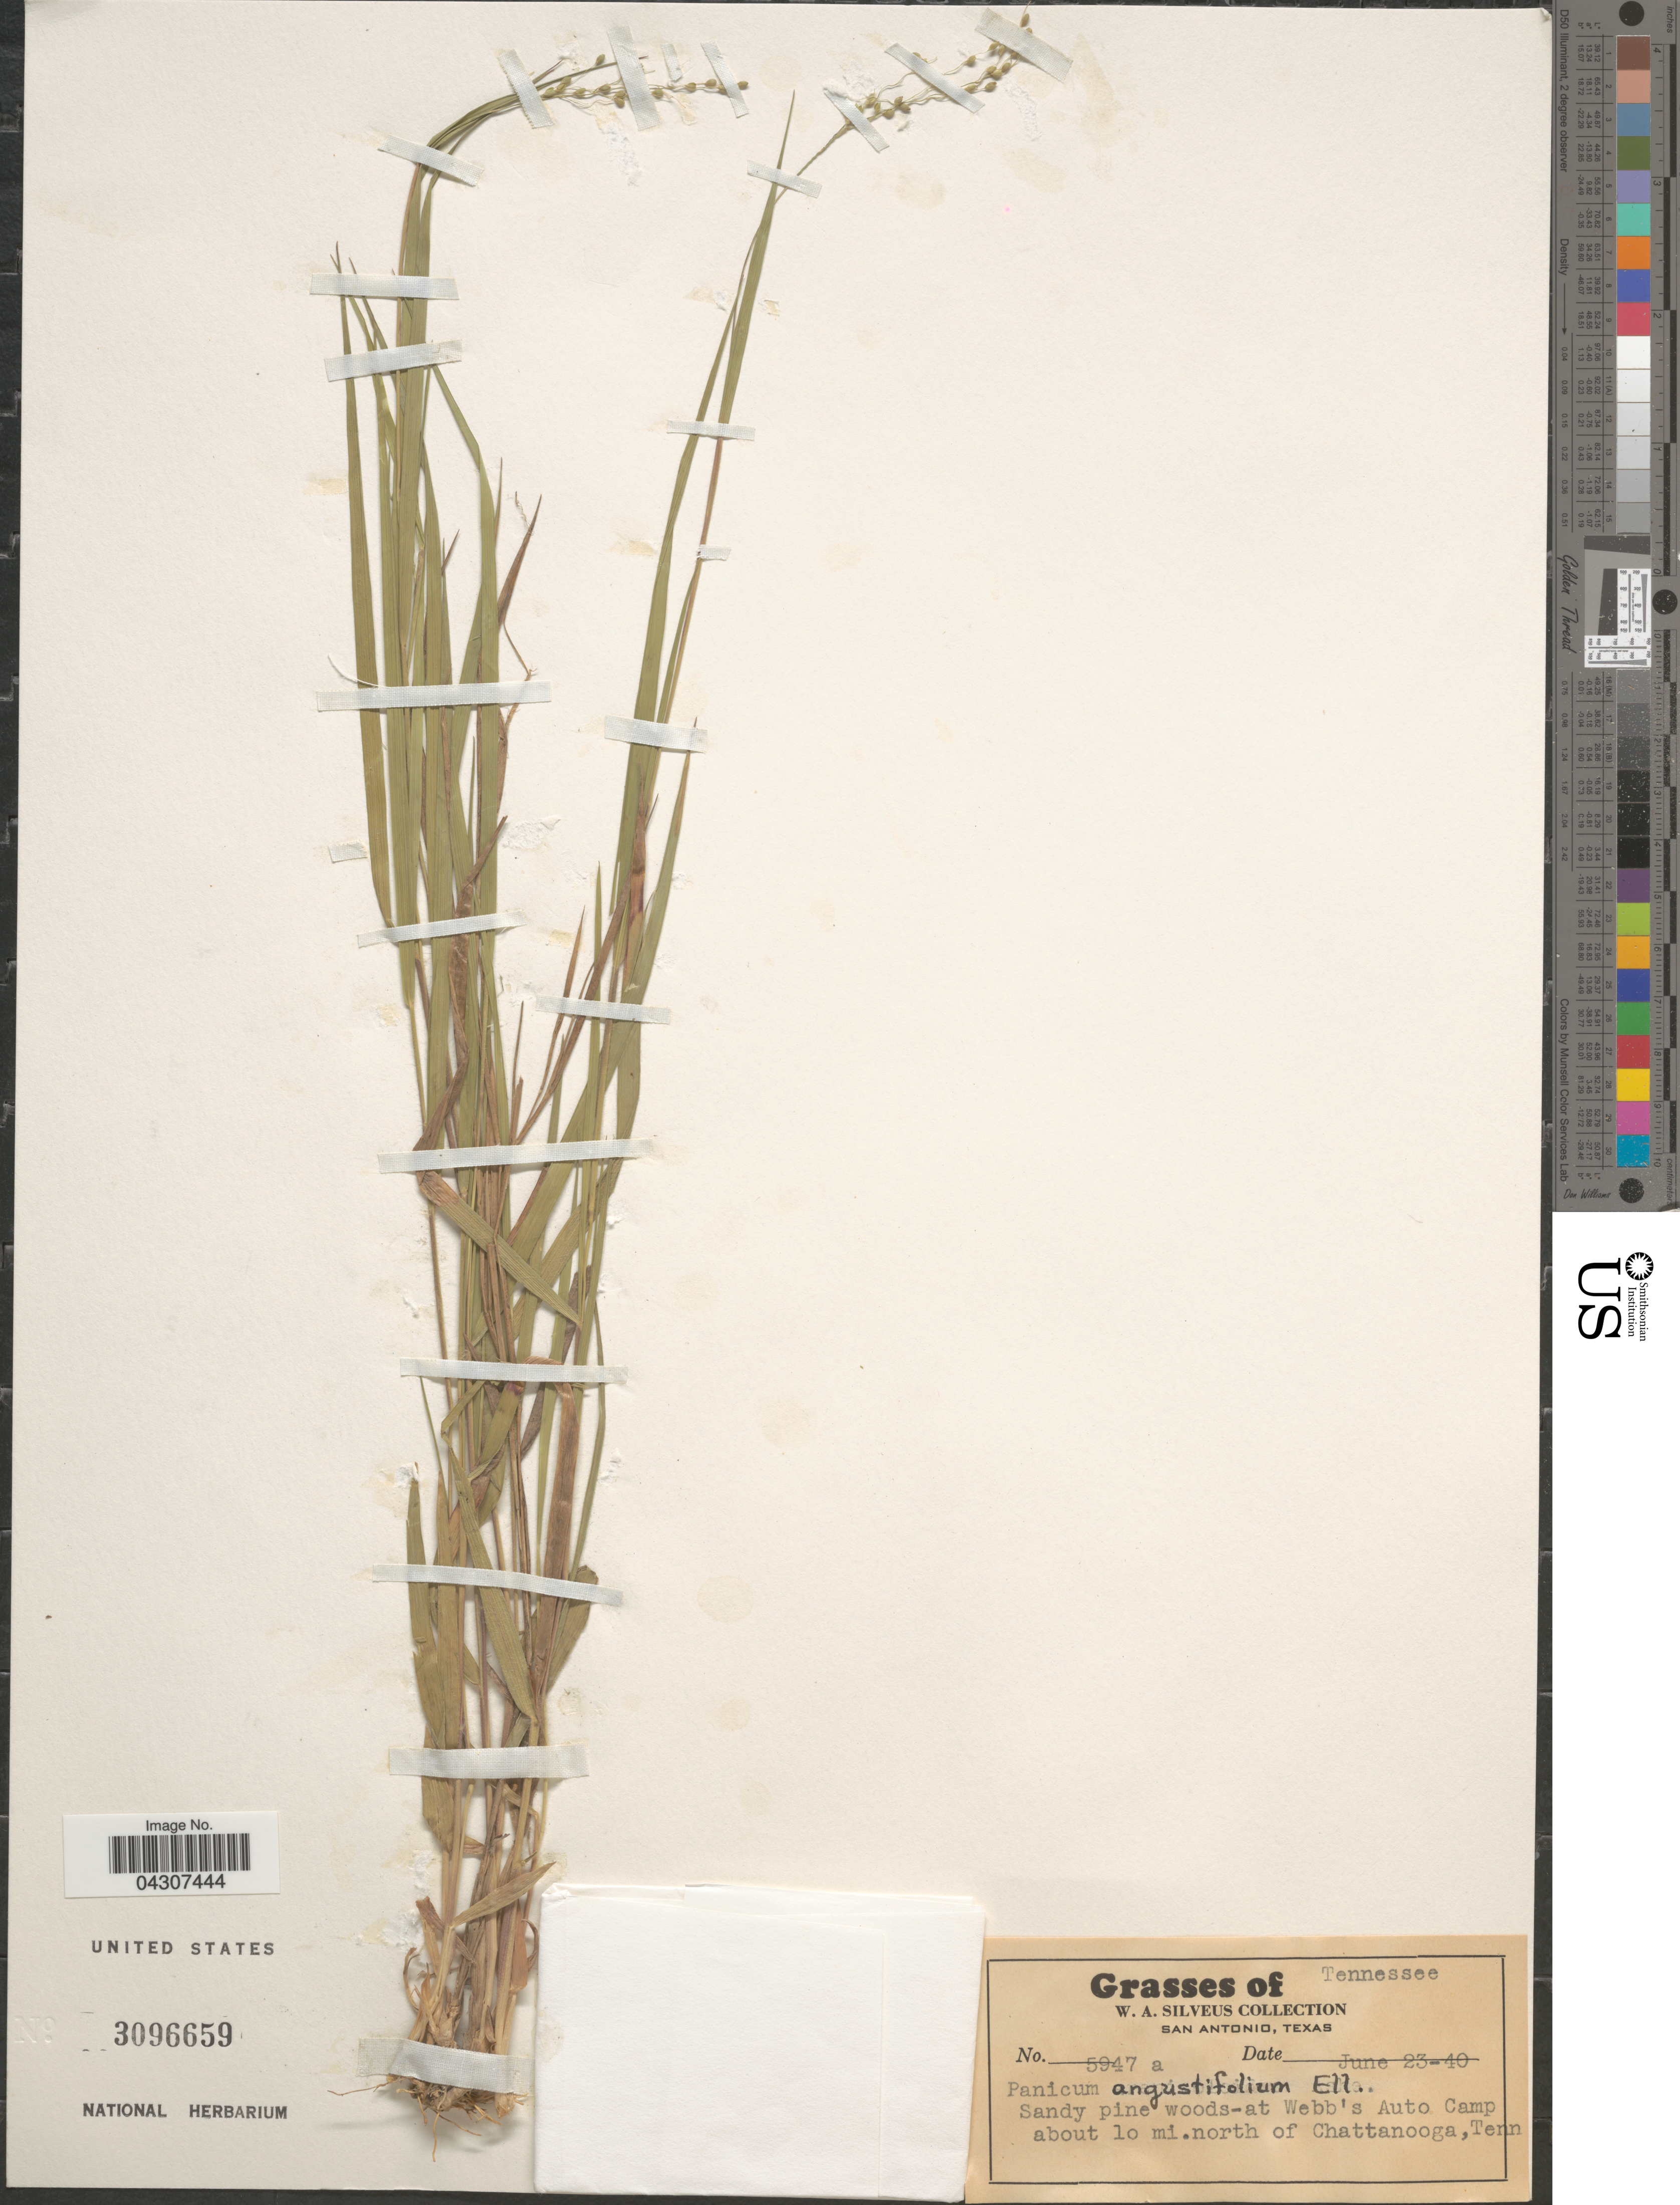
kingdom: Plantae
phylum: Tracheophyta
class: Liliopsida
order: Poales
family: Poaceae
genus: Dichanthelium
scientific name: Dichanthelium aciculare var. ramosum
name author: (Griseb.) Davidse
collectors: W. Silveus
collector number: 5947a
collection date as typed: Transcribed d/m/y: 23/6/40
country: United States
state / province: Tennessee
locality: Sandy pine woods-at Webb's Auto Camp about 10 mi. north of Chattanooga.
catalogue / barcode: US 3096659